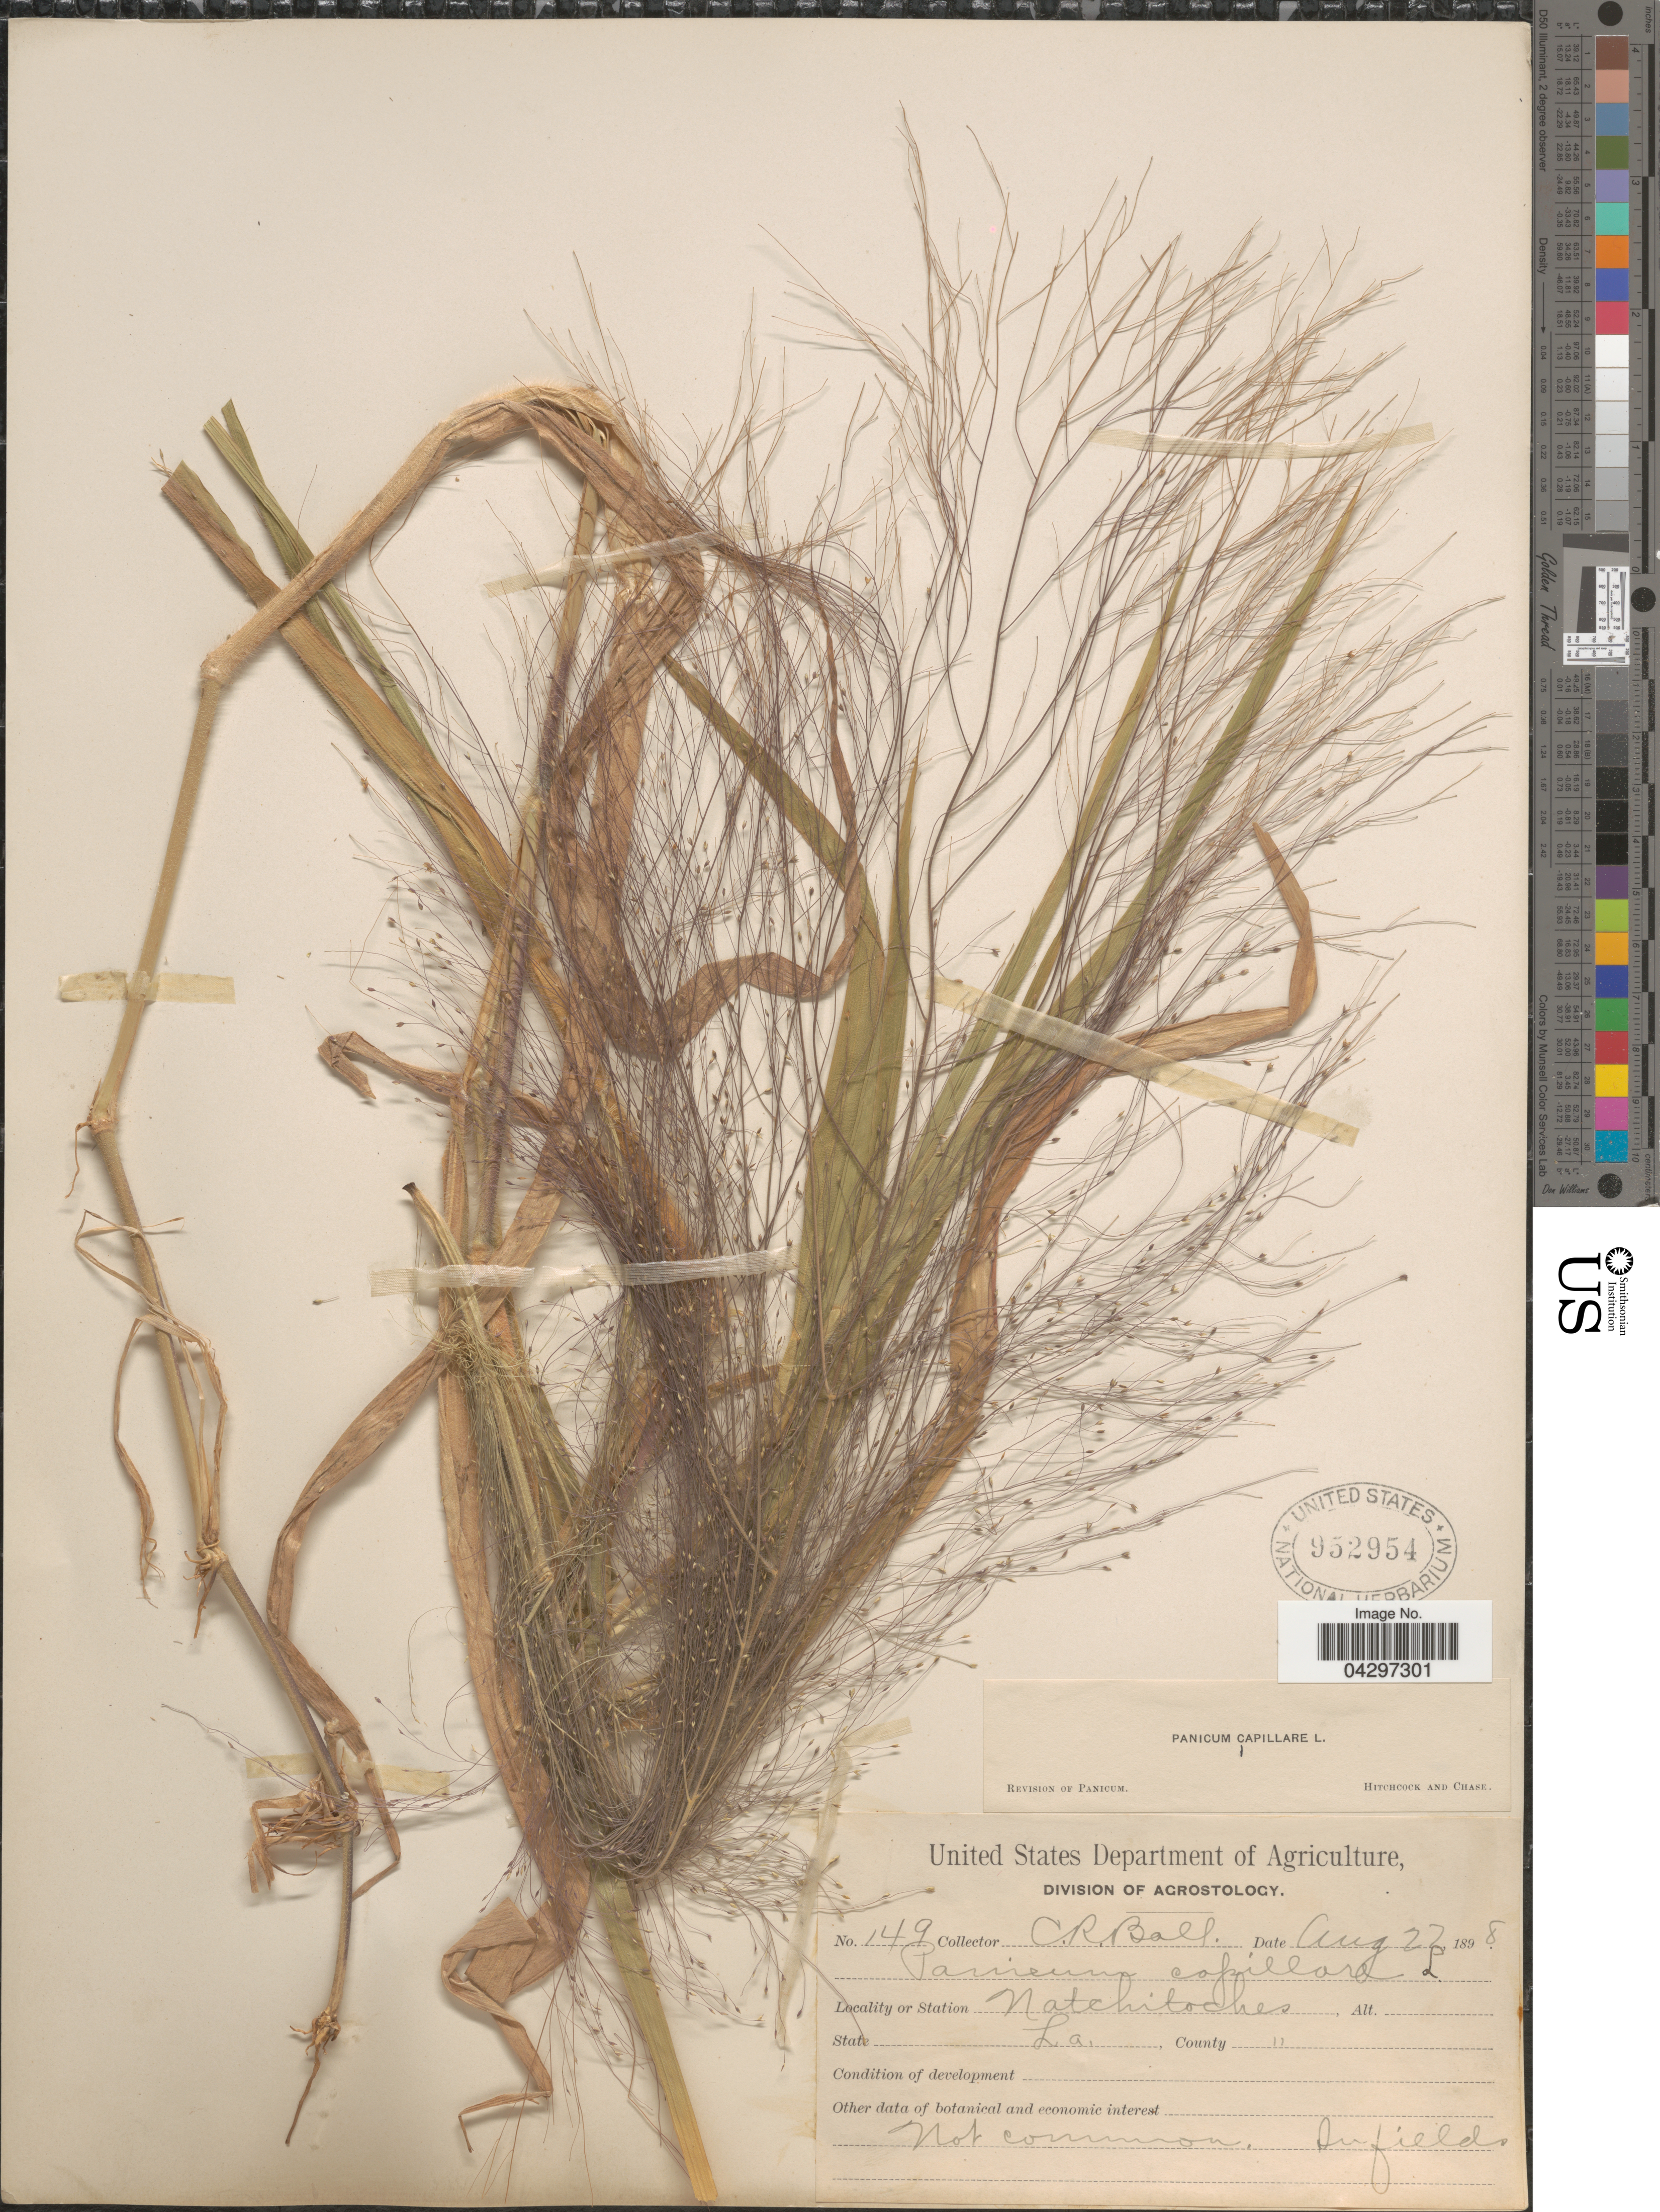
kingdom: Plantae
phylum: Tracheophyta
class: Liliopsida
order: Poales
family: Poaceae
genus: Panicum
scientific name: Panicum capillare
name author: L.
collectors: C. R. Ball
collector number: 149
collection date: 1898-08-22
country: United States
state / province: Louisiana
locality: Station Natchitoches.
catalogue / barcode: US 952954